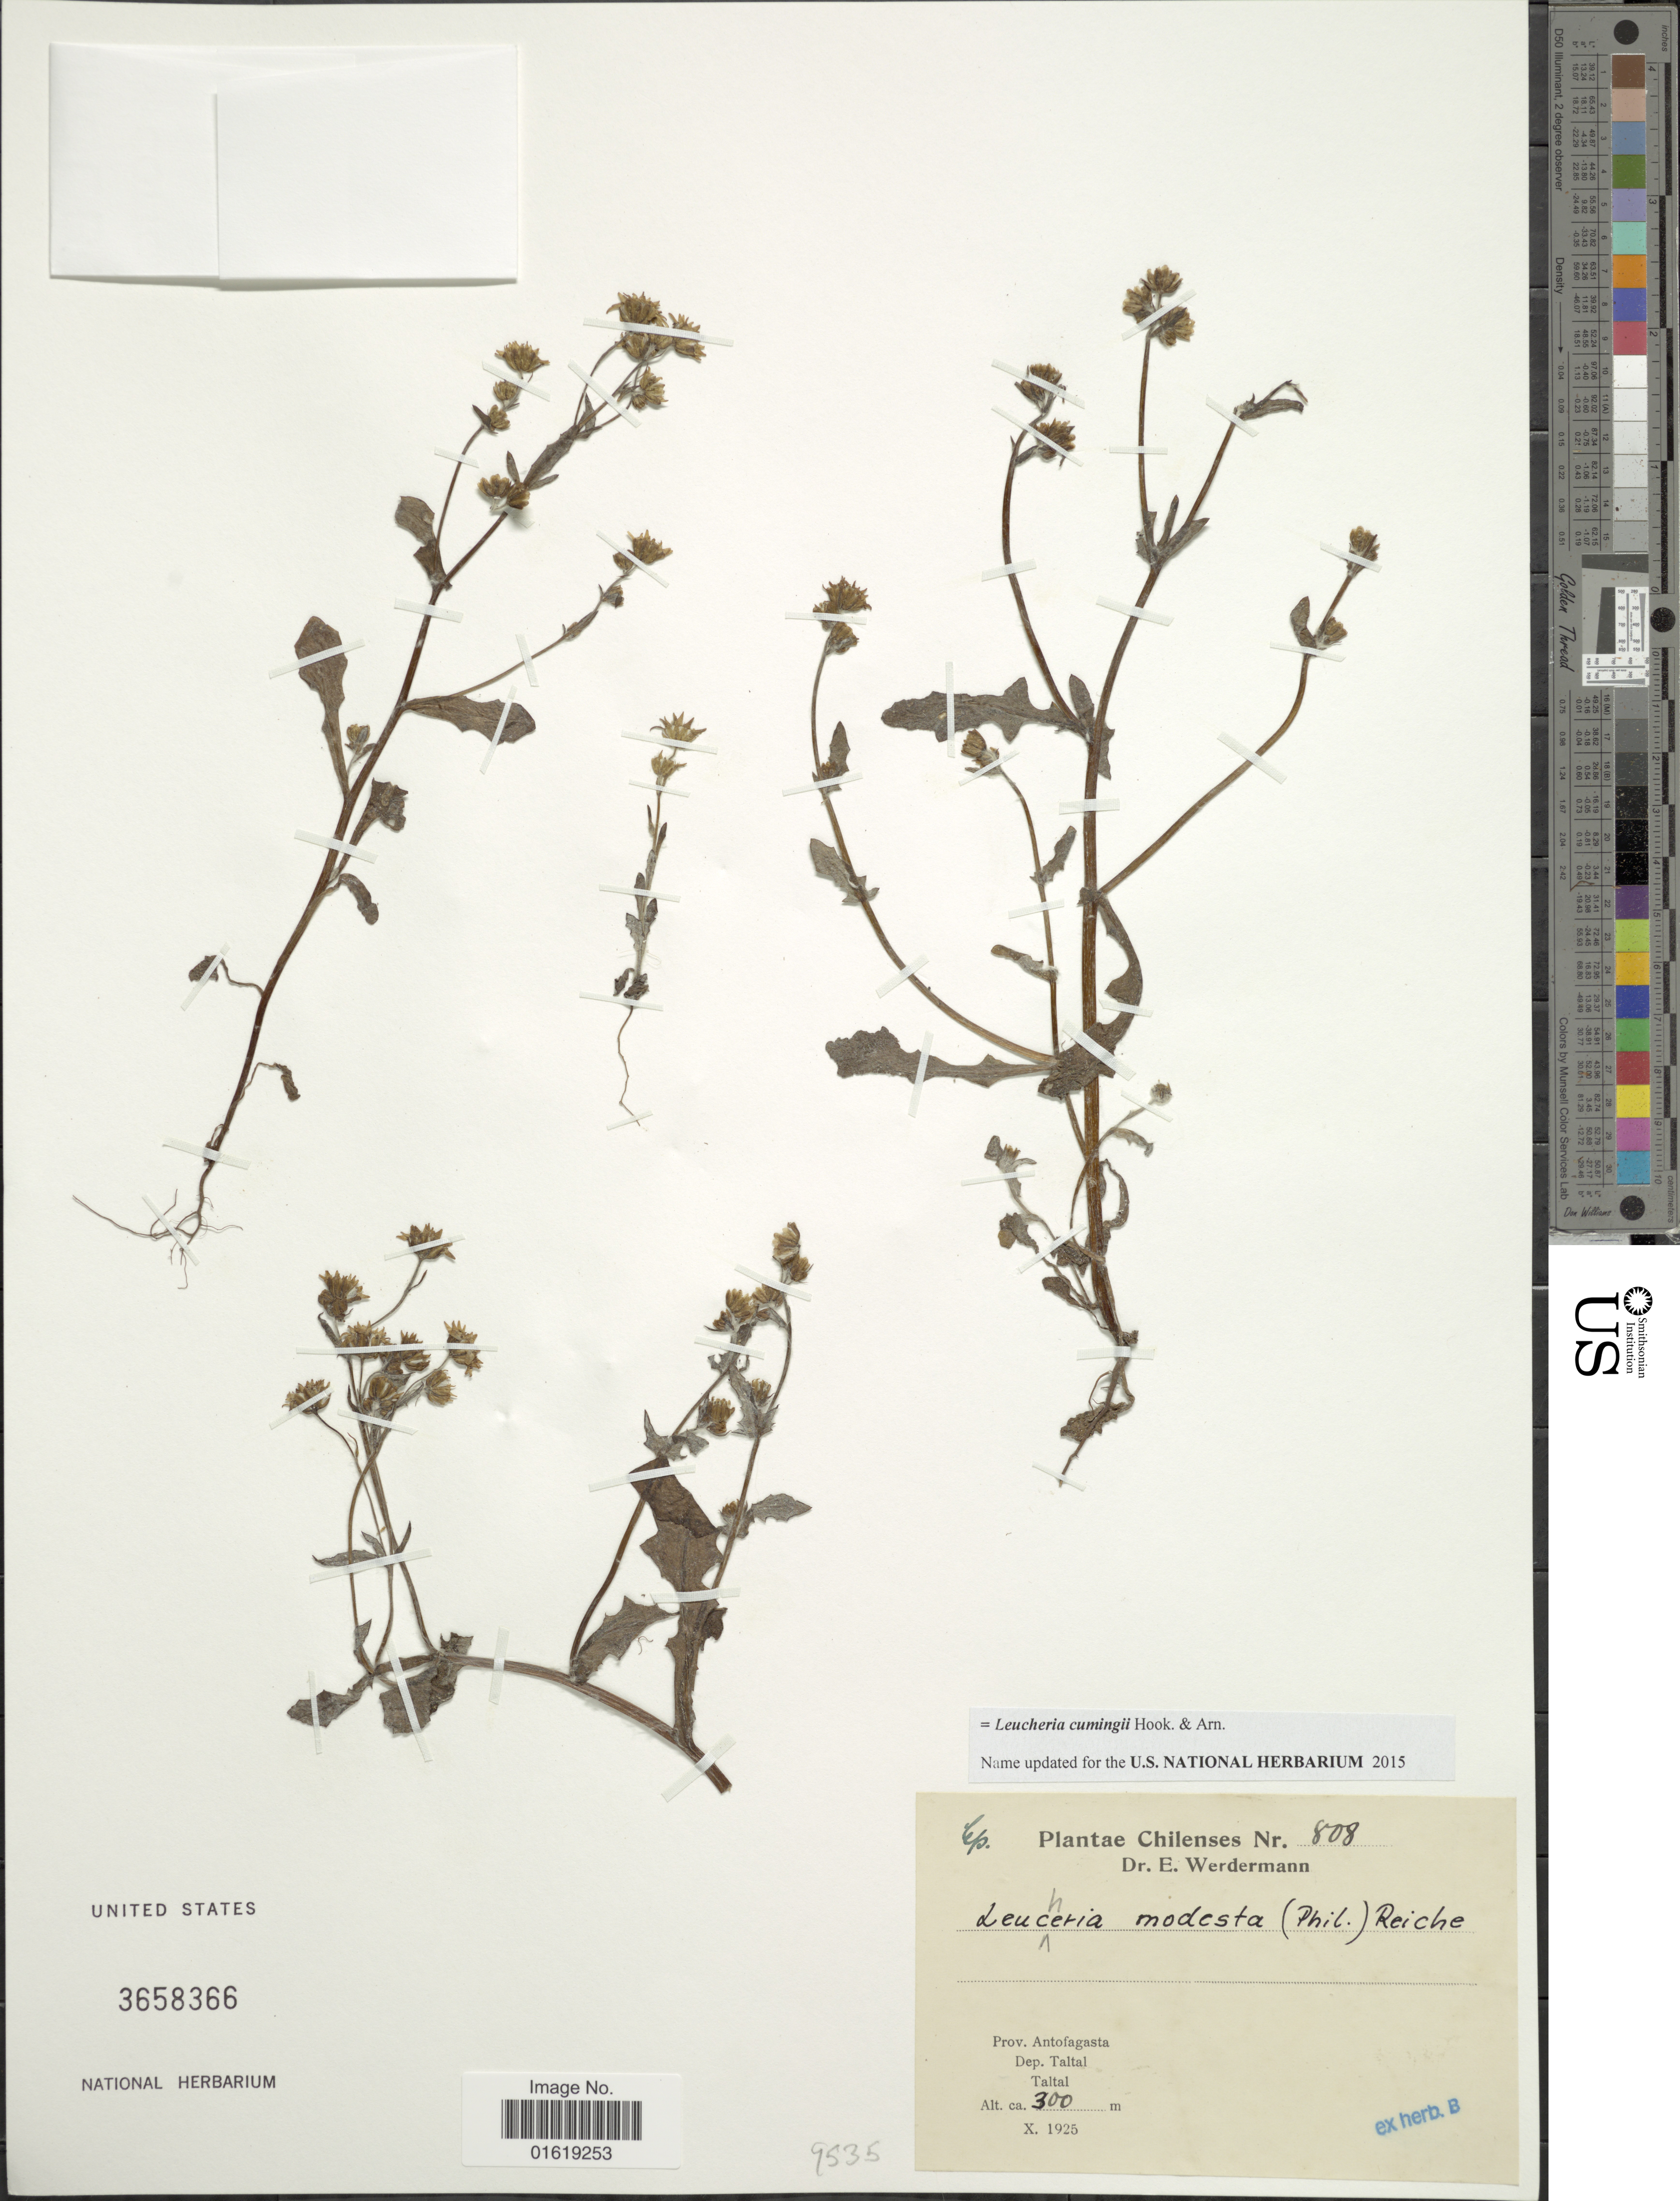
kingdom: Plantae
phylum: Tracheophyta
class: Magnoliopsida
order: Asterales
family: Asteraceae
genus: Leucheria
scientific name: Leucheria cumingii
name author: Hook. & Arn.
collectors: E. Werdermann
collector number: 808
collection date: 1925-10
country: Chile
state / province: Antofagasta (II)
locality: Prov. Antofagasta. Dep. Taital. Taital.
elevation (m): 300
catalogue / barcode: US 3658366